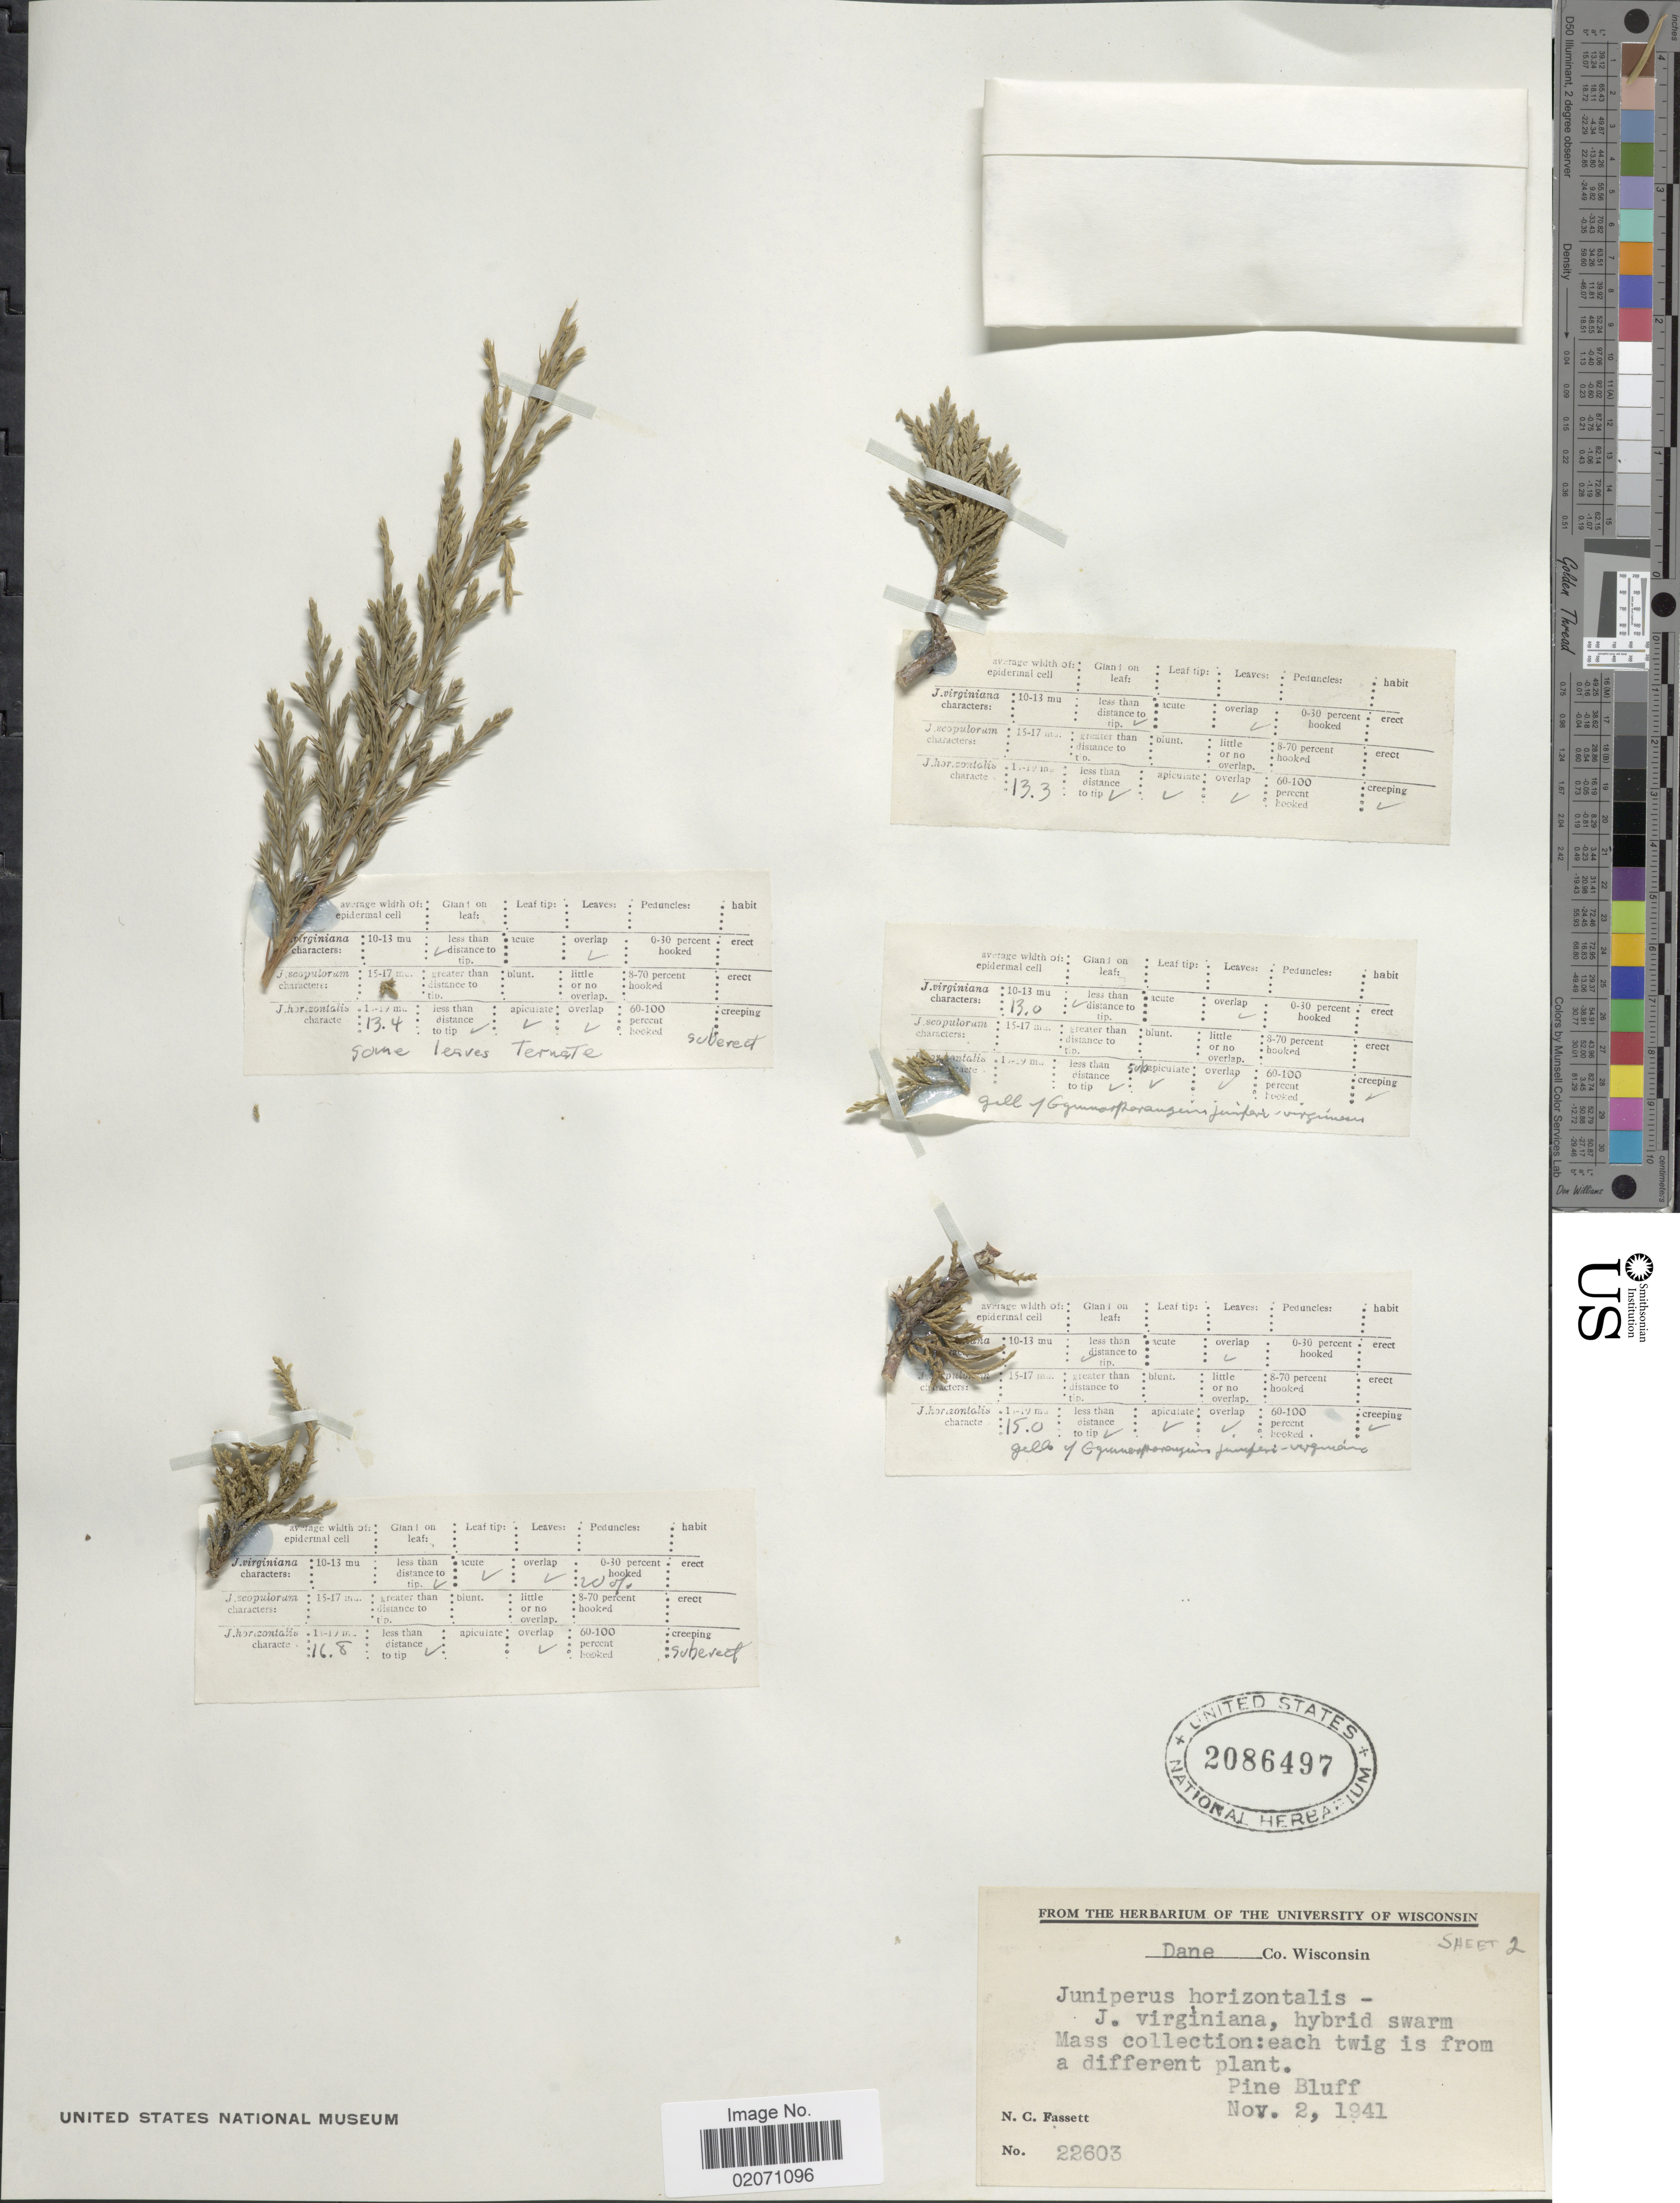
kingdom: Plantae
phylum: Tracheophyta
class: Pinopsida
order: Pinales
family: Cupressaceae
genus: Juniperus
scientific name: Juniperus horizontalis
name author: Moench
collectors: N. C. Fassett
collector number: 22603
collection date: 1941-11-02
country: United States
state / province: Wisconsin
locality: Dane Co.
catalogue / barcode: US 2086497